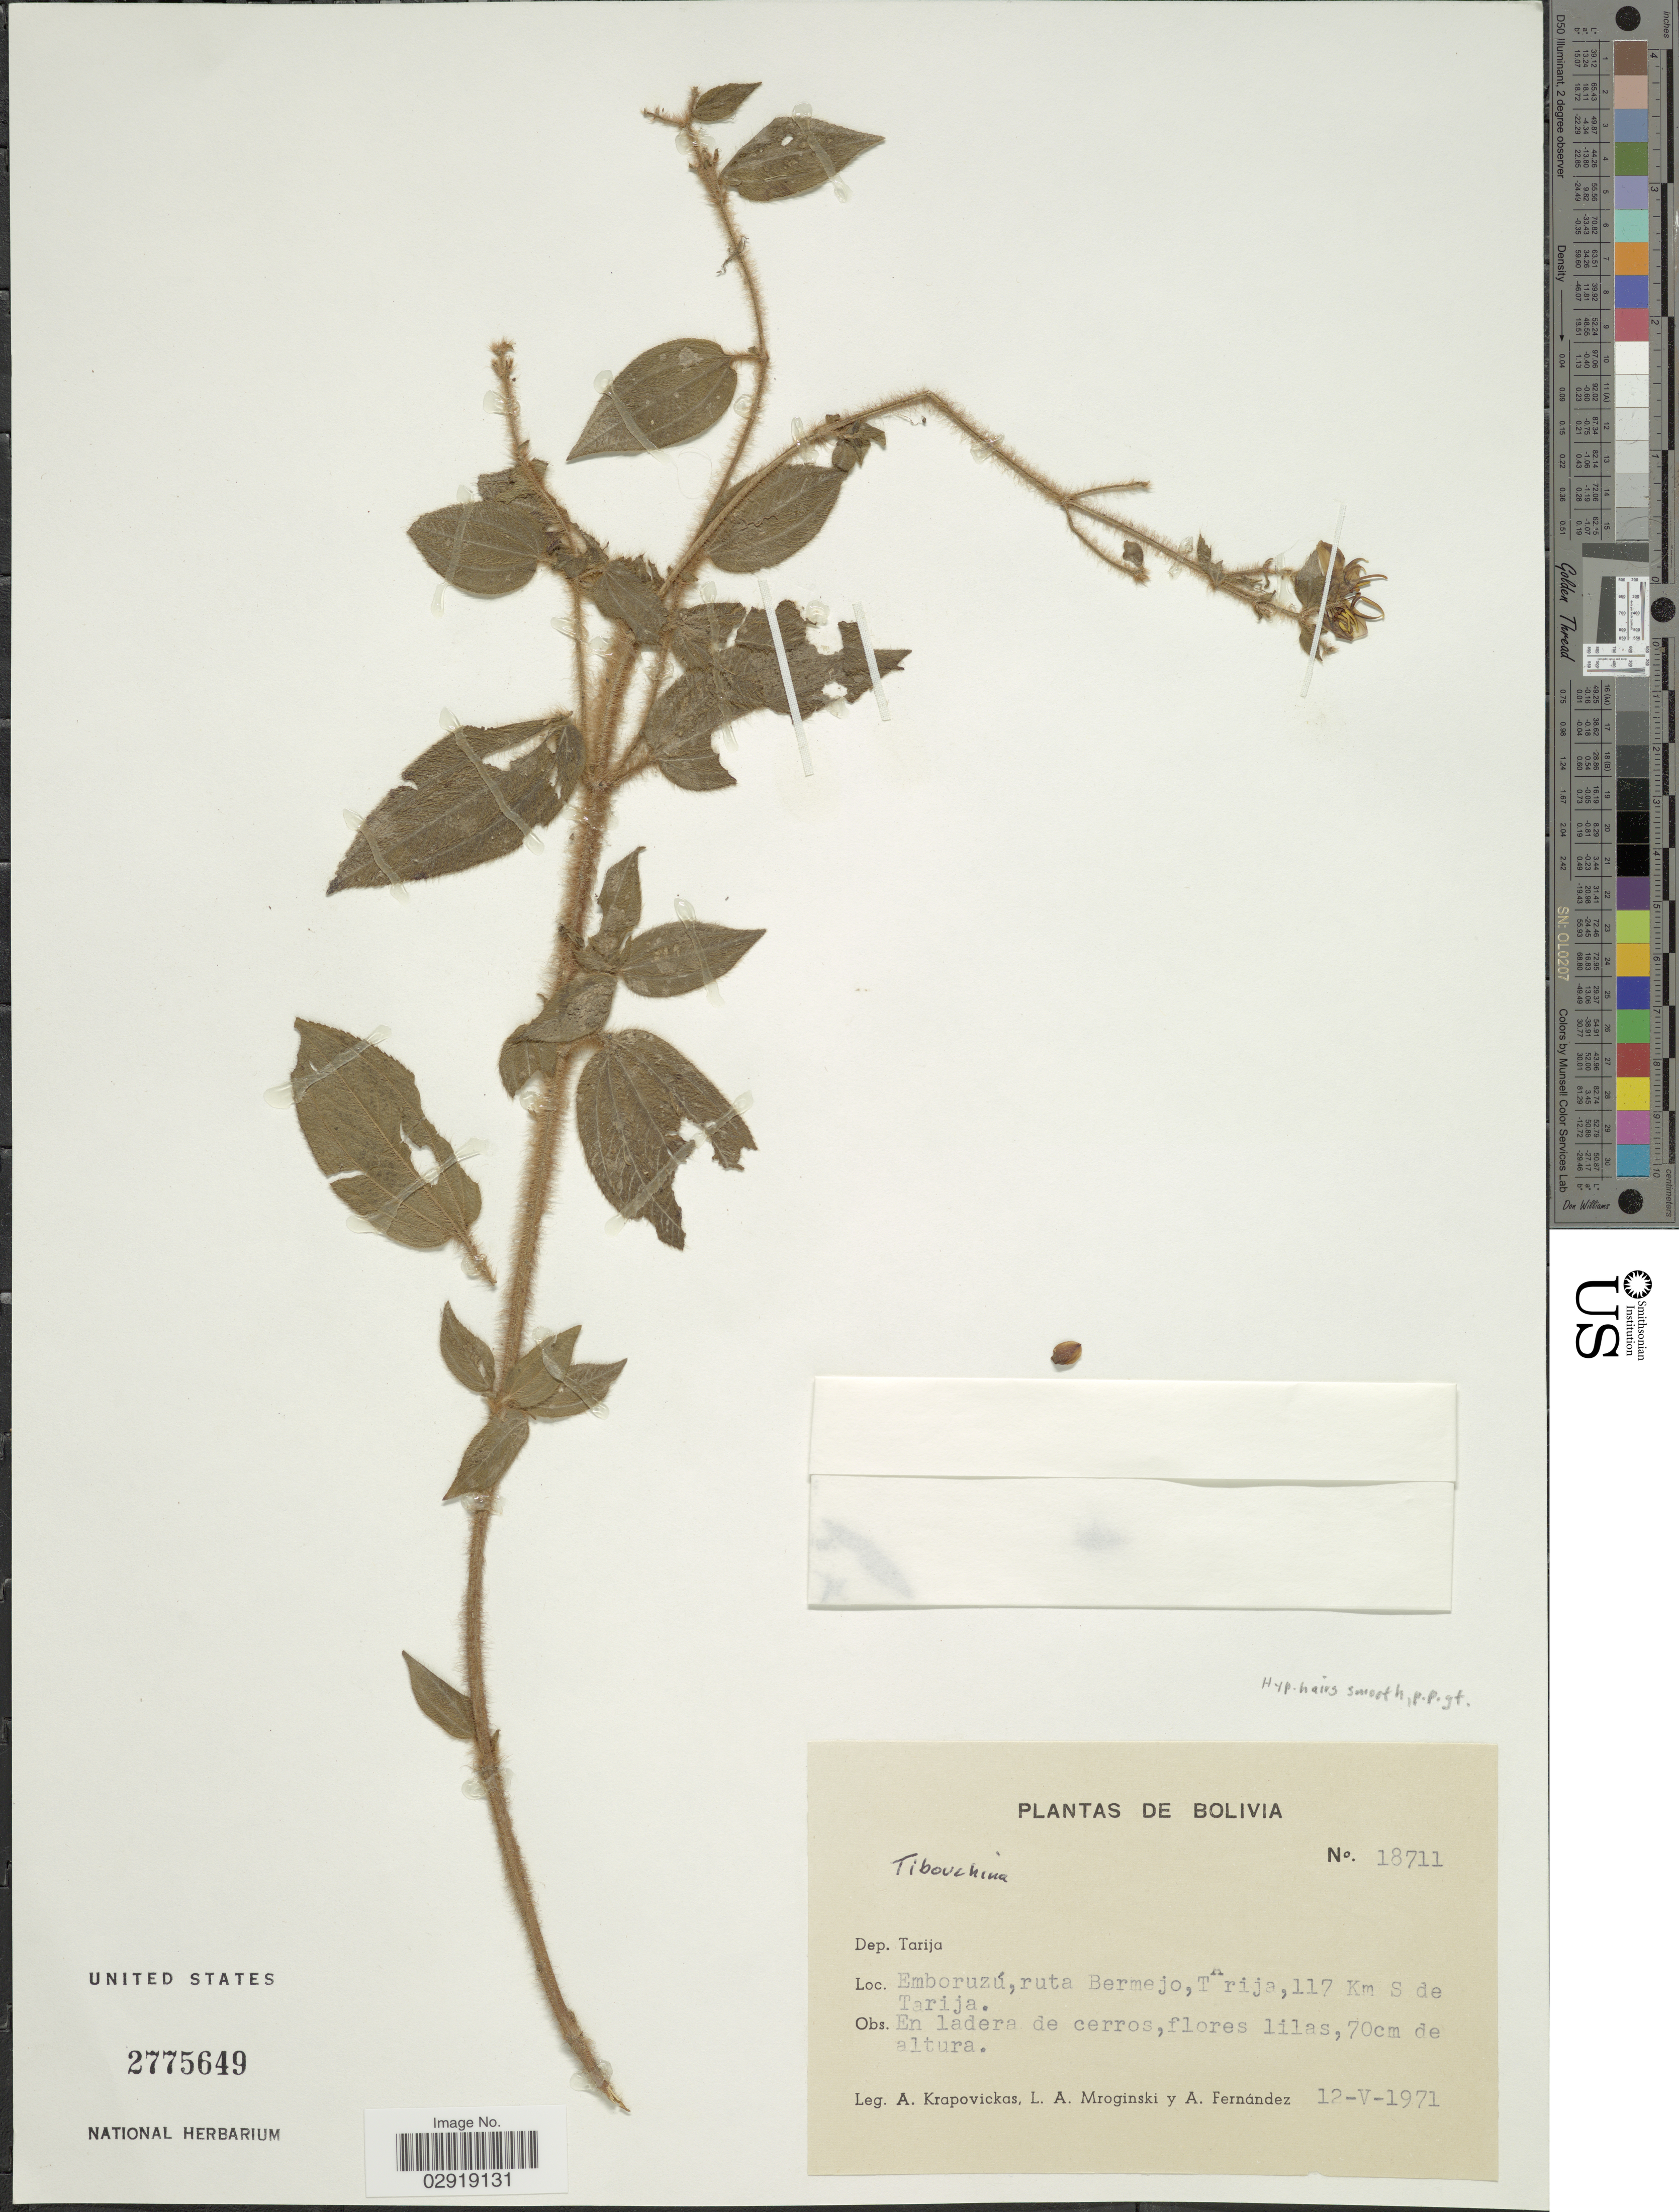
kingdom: Plantae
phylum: Tracheophyta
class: Magnoliopsida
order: Myrtales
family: Melastomataceae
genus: Chaetogastra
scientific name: Chaetogastra sp.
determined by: Michelangeli, F. A.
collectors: A. Krapovickas, L. Mroginski & A. Fernández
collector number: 18711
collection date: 1971-05-12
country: Bolivia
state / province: Tarija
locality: Dep. Tarija. Emboruzú,ruta Bermejo, Tarija, 117 Km S de Tarija. En ladera de cerros.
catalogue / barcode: US 2775649